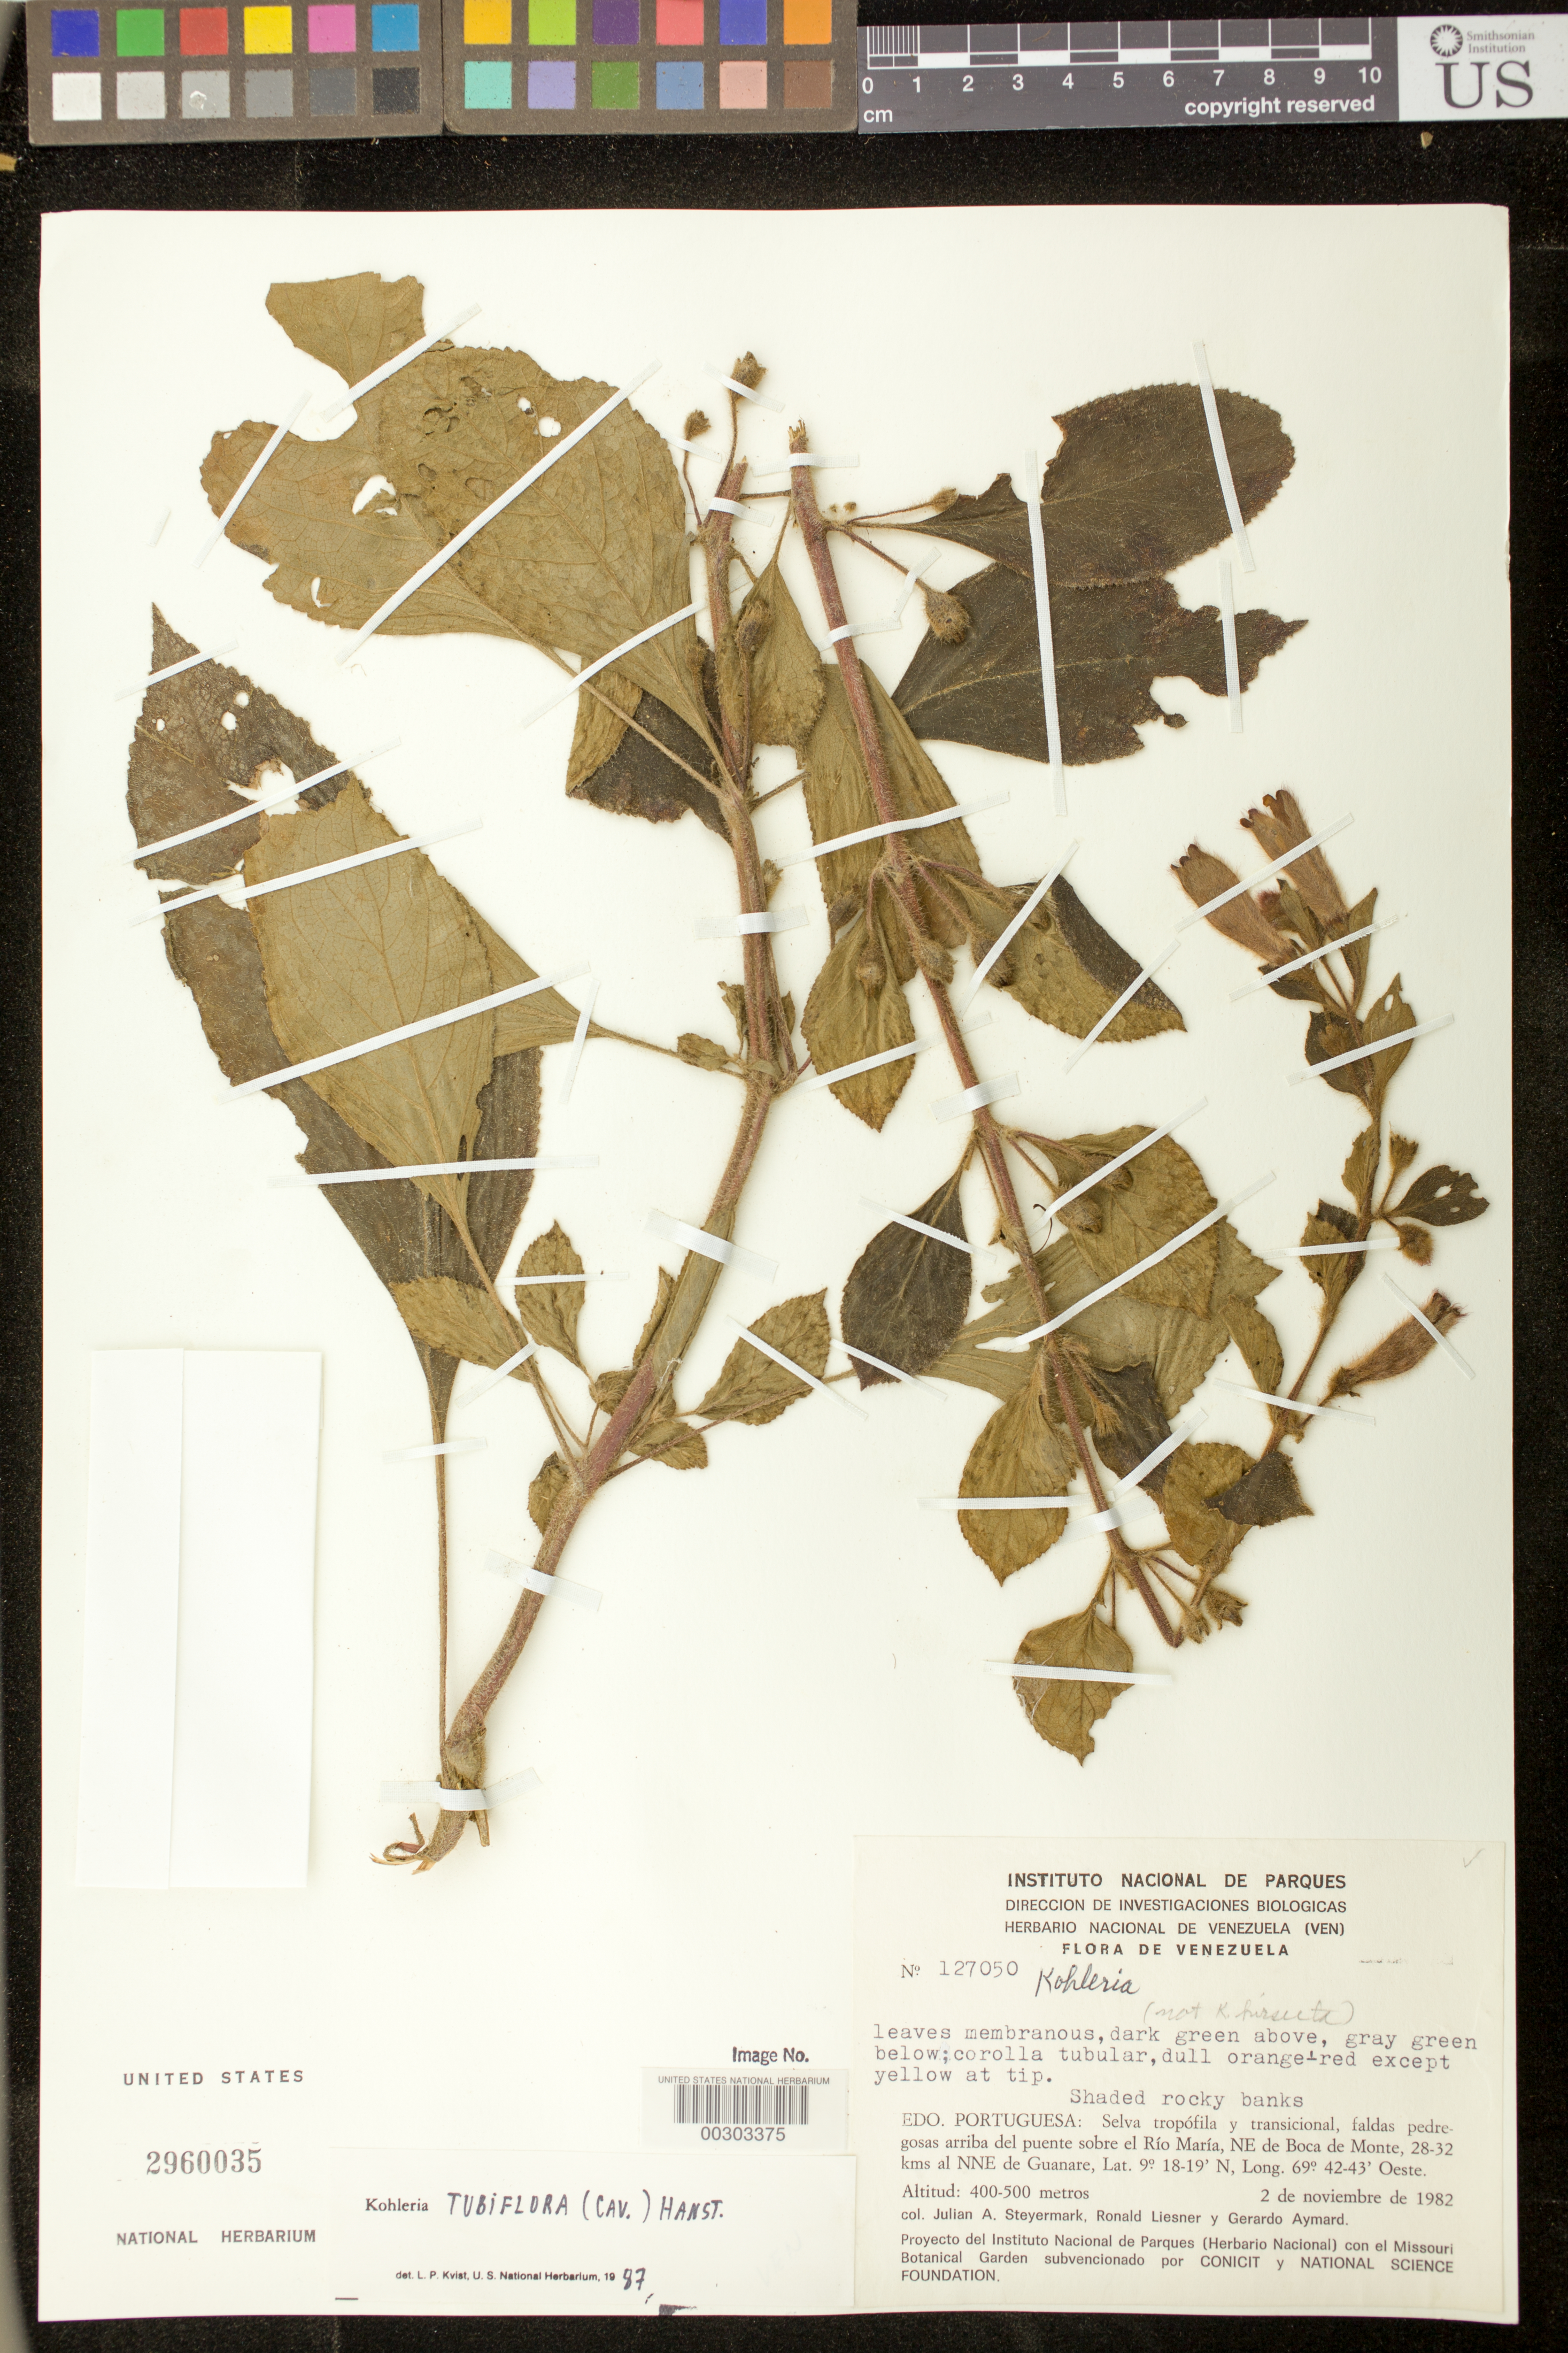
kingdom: Plantae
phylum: Tracheophyta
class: Magnoliopsida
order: Lamiales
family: Gesneriaceae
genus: Kohleria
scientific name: Kohleria tubiflora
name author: (Cav.) Hanst.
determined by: Skog, Laurence E.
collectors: J. Steyermark, R. L. Liesner & G. A. Aymard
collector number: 127050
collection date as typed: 02 Nov 1982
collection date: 1982-11-02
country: Venezuela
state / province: Portuguesa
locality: Faldas pedregosas arribe del puente sobre el Río María, NE de Boca de Monte, 28-32 km al NNE de Guanare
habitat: Selva tropófila y transicional; shaded rocky banks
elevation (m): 400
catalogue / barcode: US 2960035